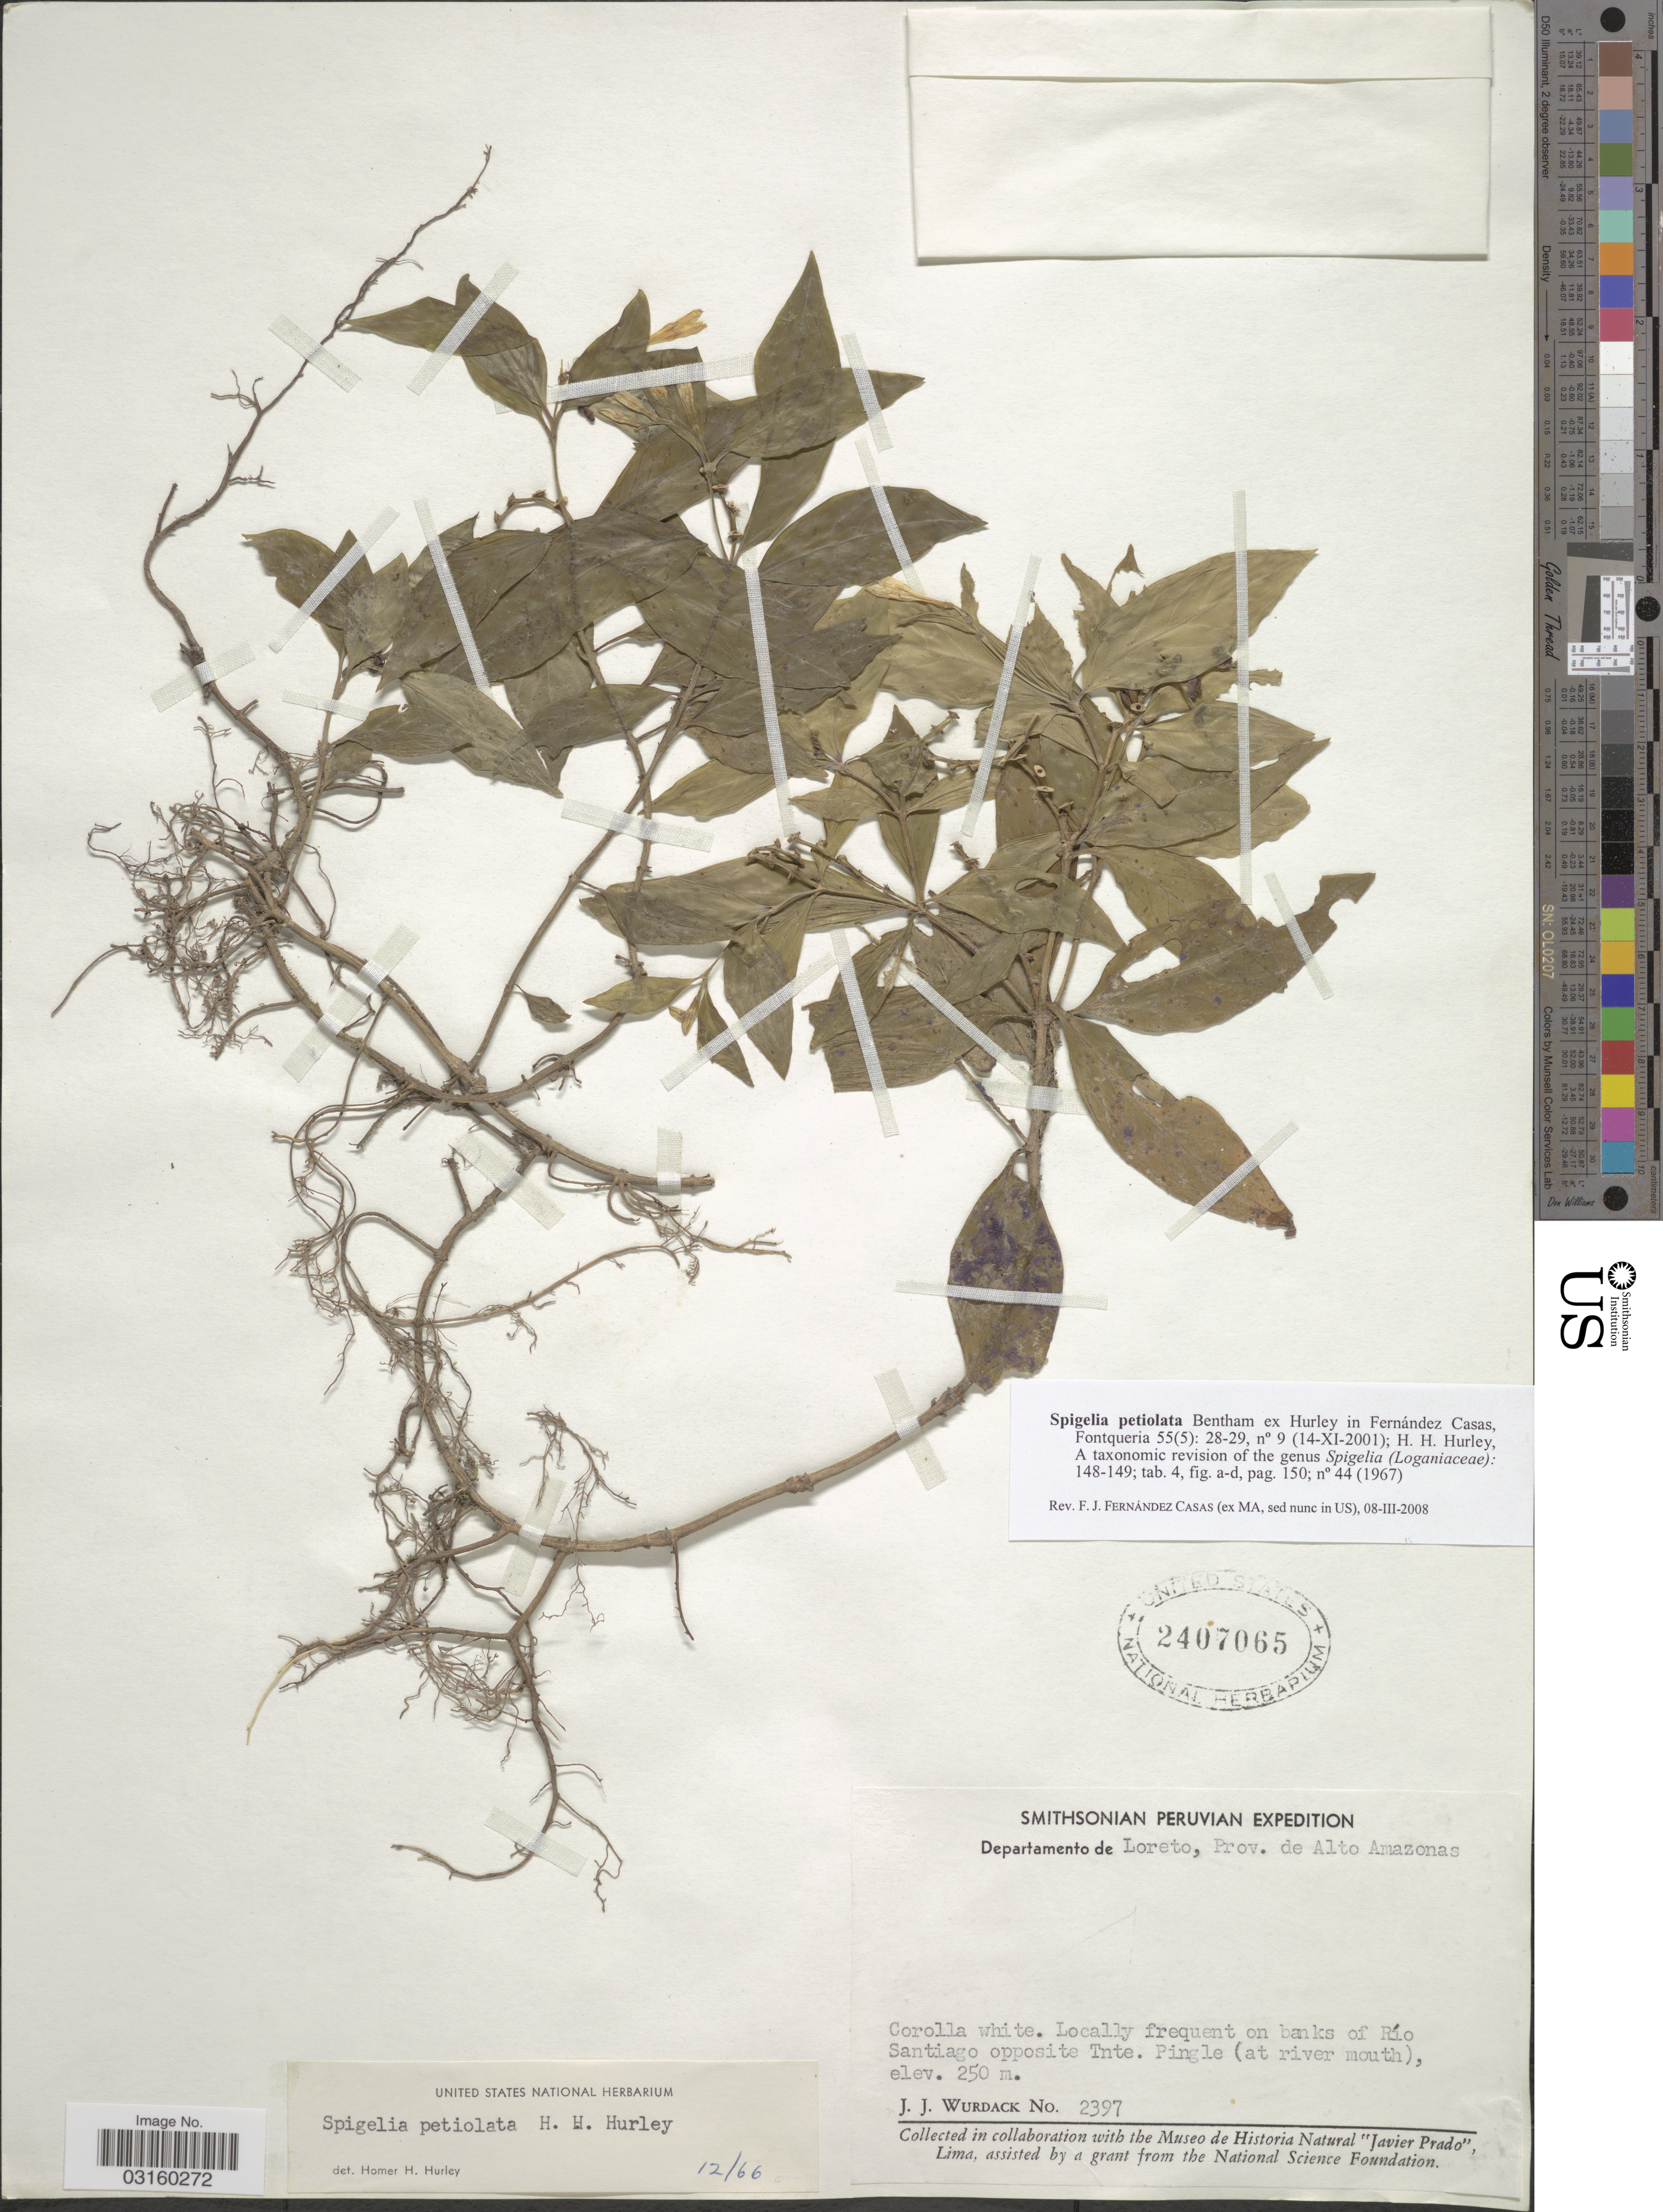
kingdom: Plantae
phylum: Tracheophyta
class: Magnoliopsida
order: Gentianales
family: Loganiaceae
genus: Spigelia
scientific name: Spigelia petiolata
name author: H. Hurley ex Fern. Casas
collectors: J. J. Wurdack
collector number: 2397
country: Peru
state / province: Loreto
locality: Departamento de Loreto, Prov. de Alto Amazonas, Locally frequent on banks of Río Santiago opposite Tnte, Pingle (at river mouth).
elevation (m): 250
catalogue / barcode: US 2407065